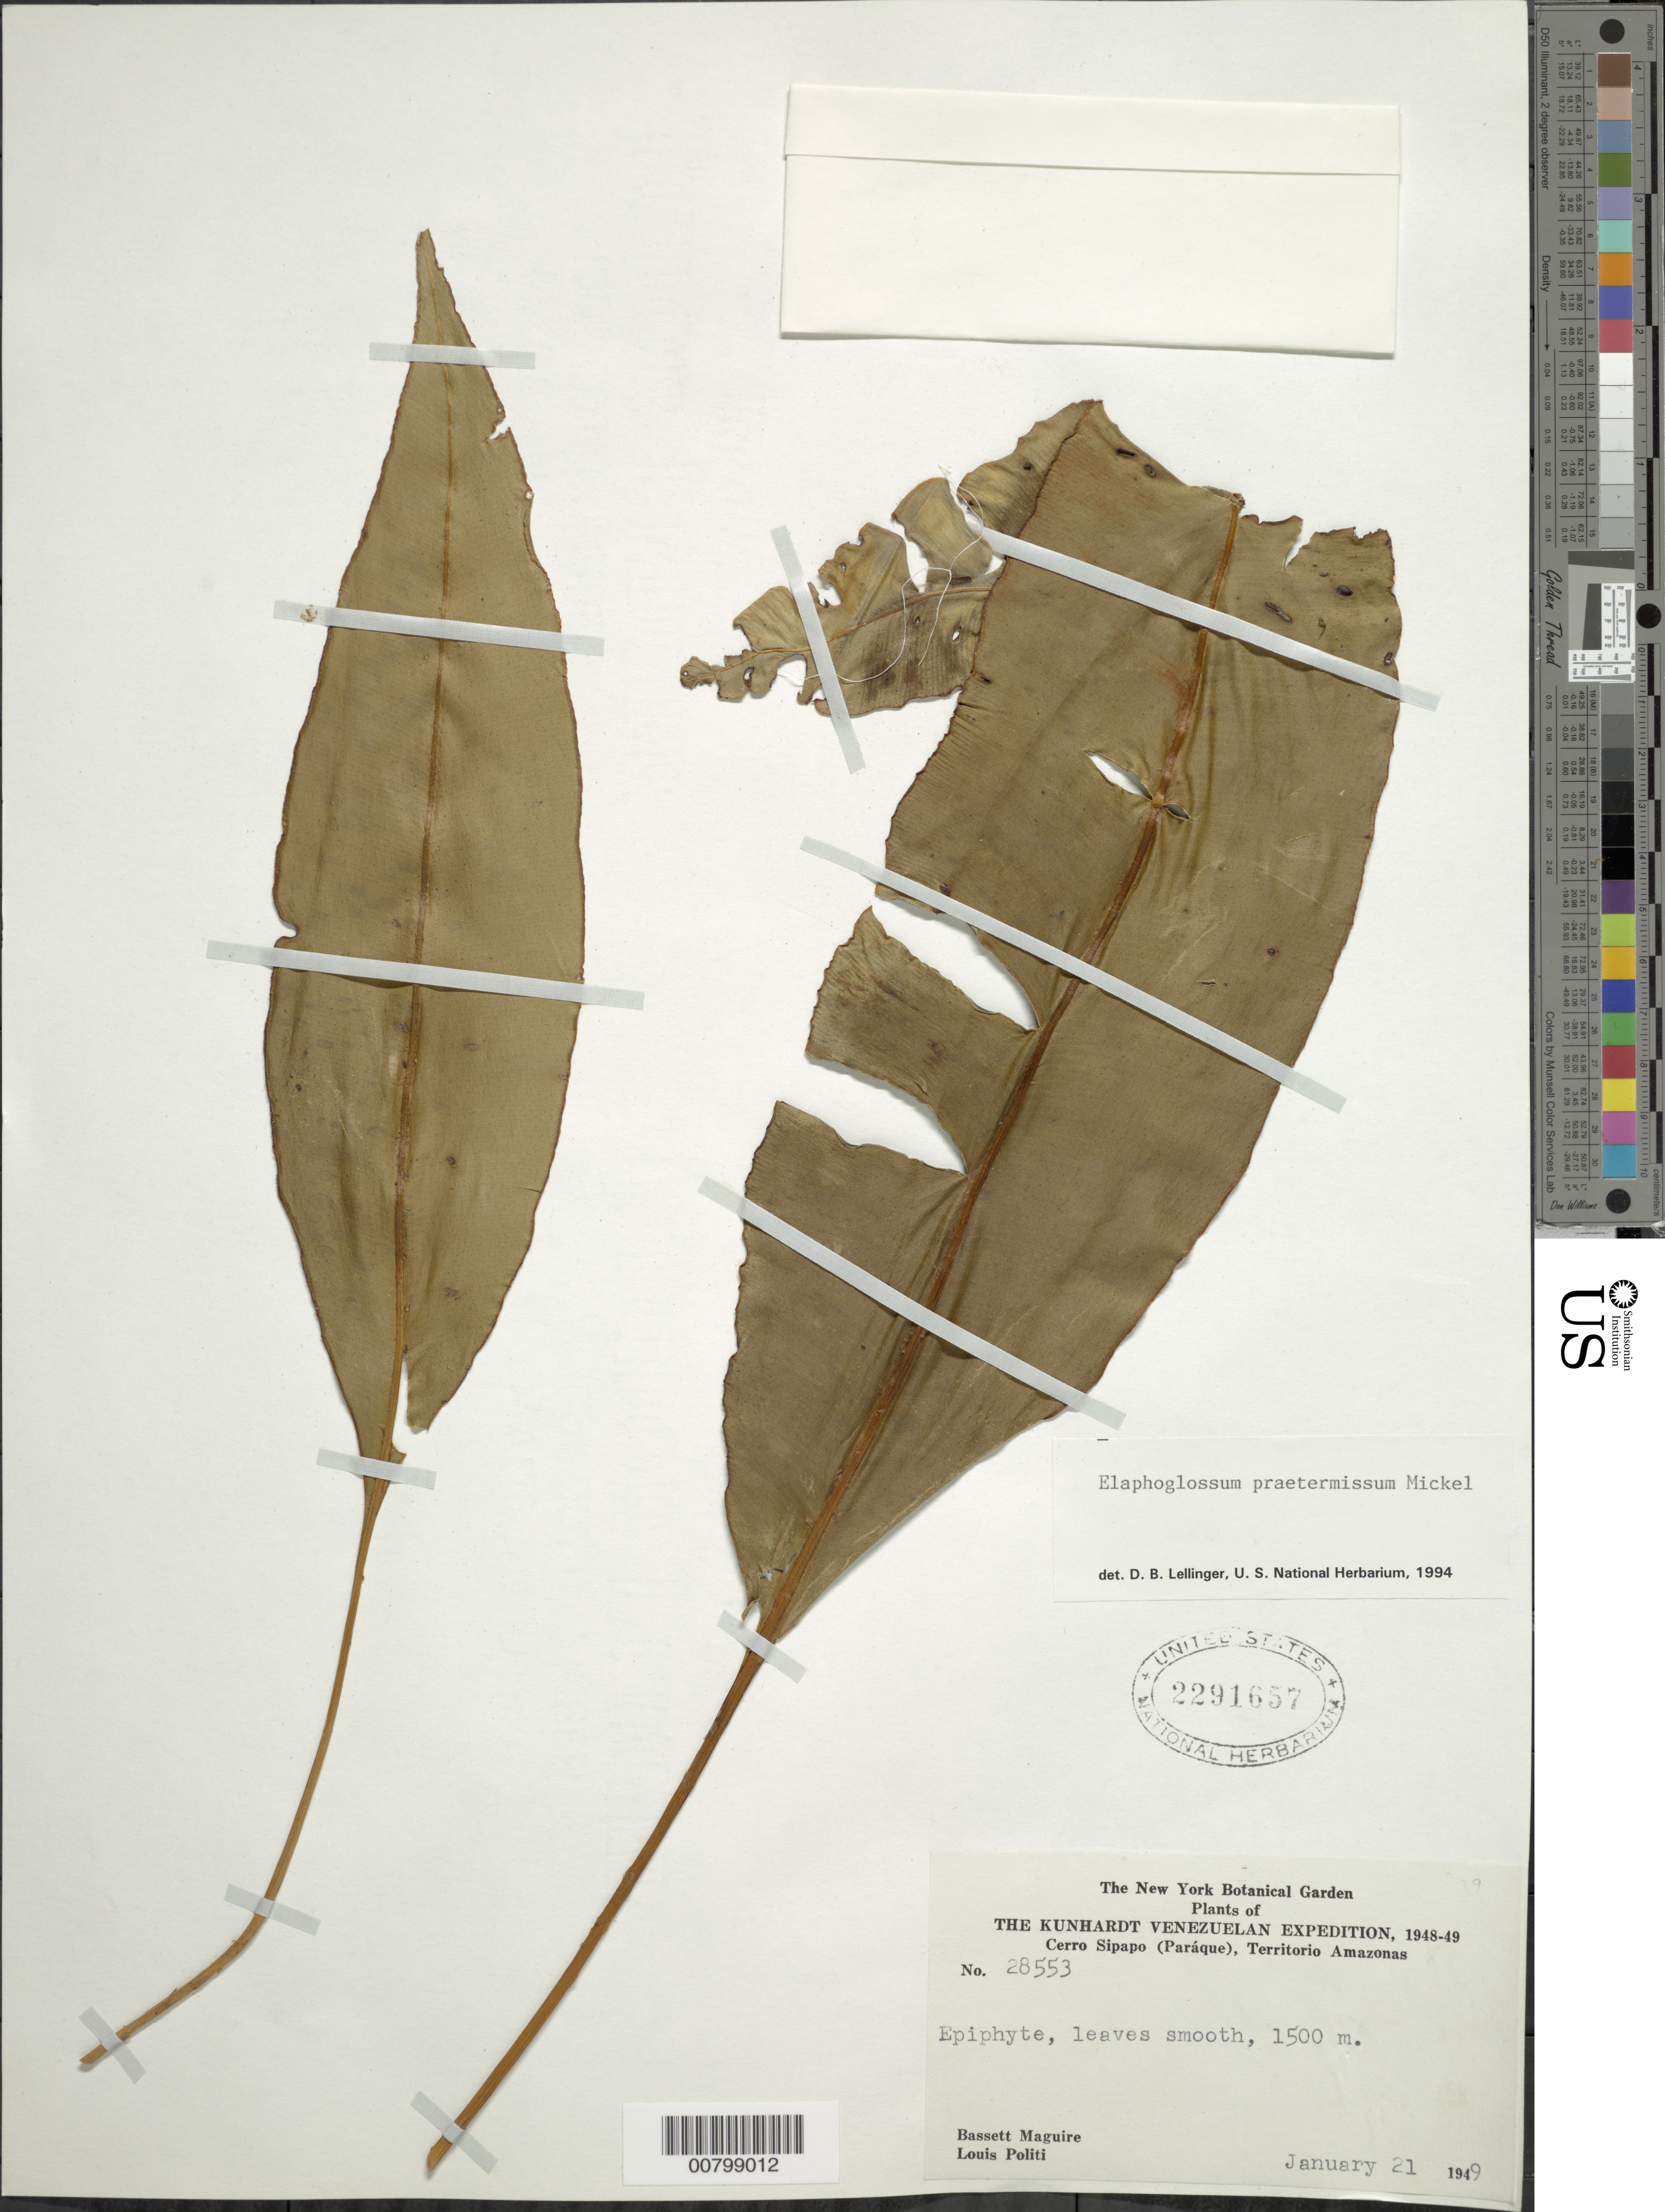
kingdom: Plantae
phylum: Tracheophyta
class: Polypodiopsida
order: Polypodiales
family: Dryopteridaceae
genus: Elaphoglossum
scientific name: Elaphoglossum praetermissum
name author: Mickel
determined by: Lellinger, David B., (BOT), Smithsonian Institution - National Museum of Natural History (UNITED STATES)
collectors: B. Maguire & L. Politi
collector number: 28553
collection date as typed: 21-Jan-49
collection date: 1949-01-21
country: Venezuela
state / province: Amazonas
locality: Cerro Sipapo (Paráque)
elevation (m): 1500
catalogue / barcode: US 2291657